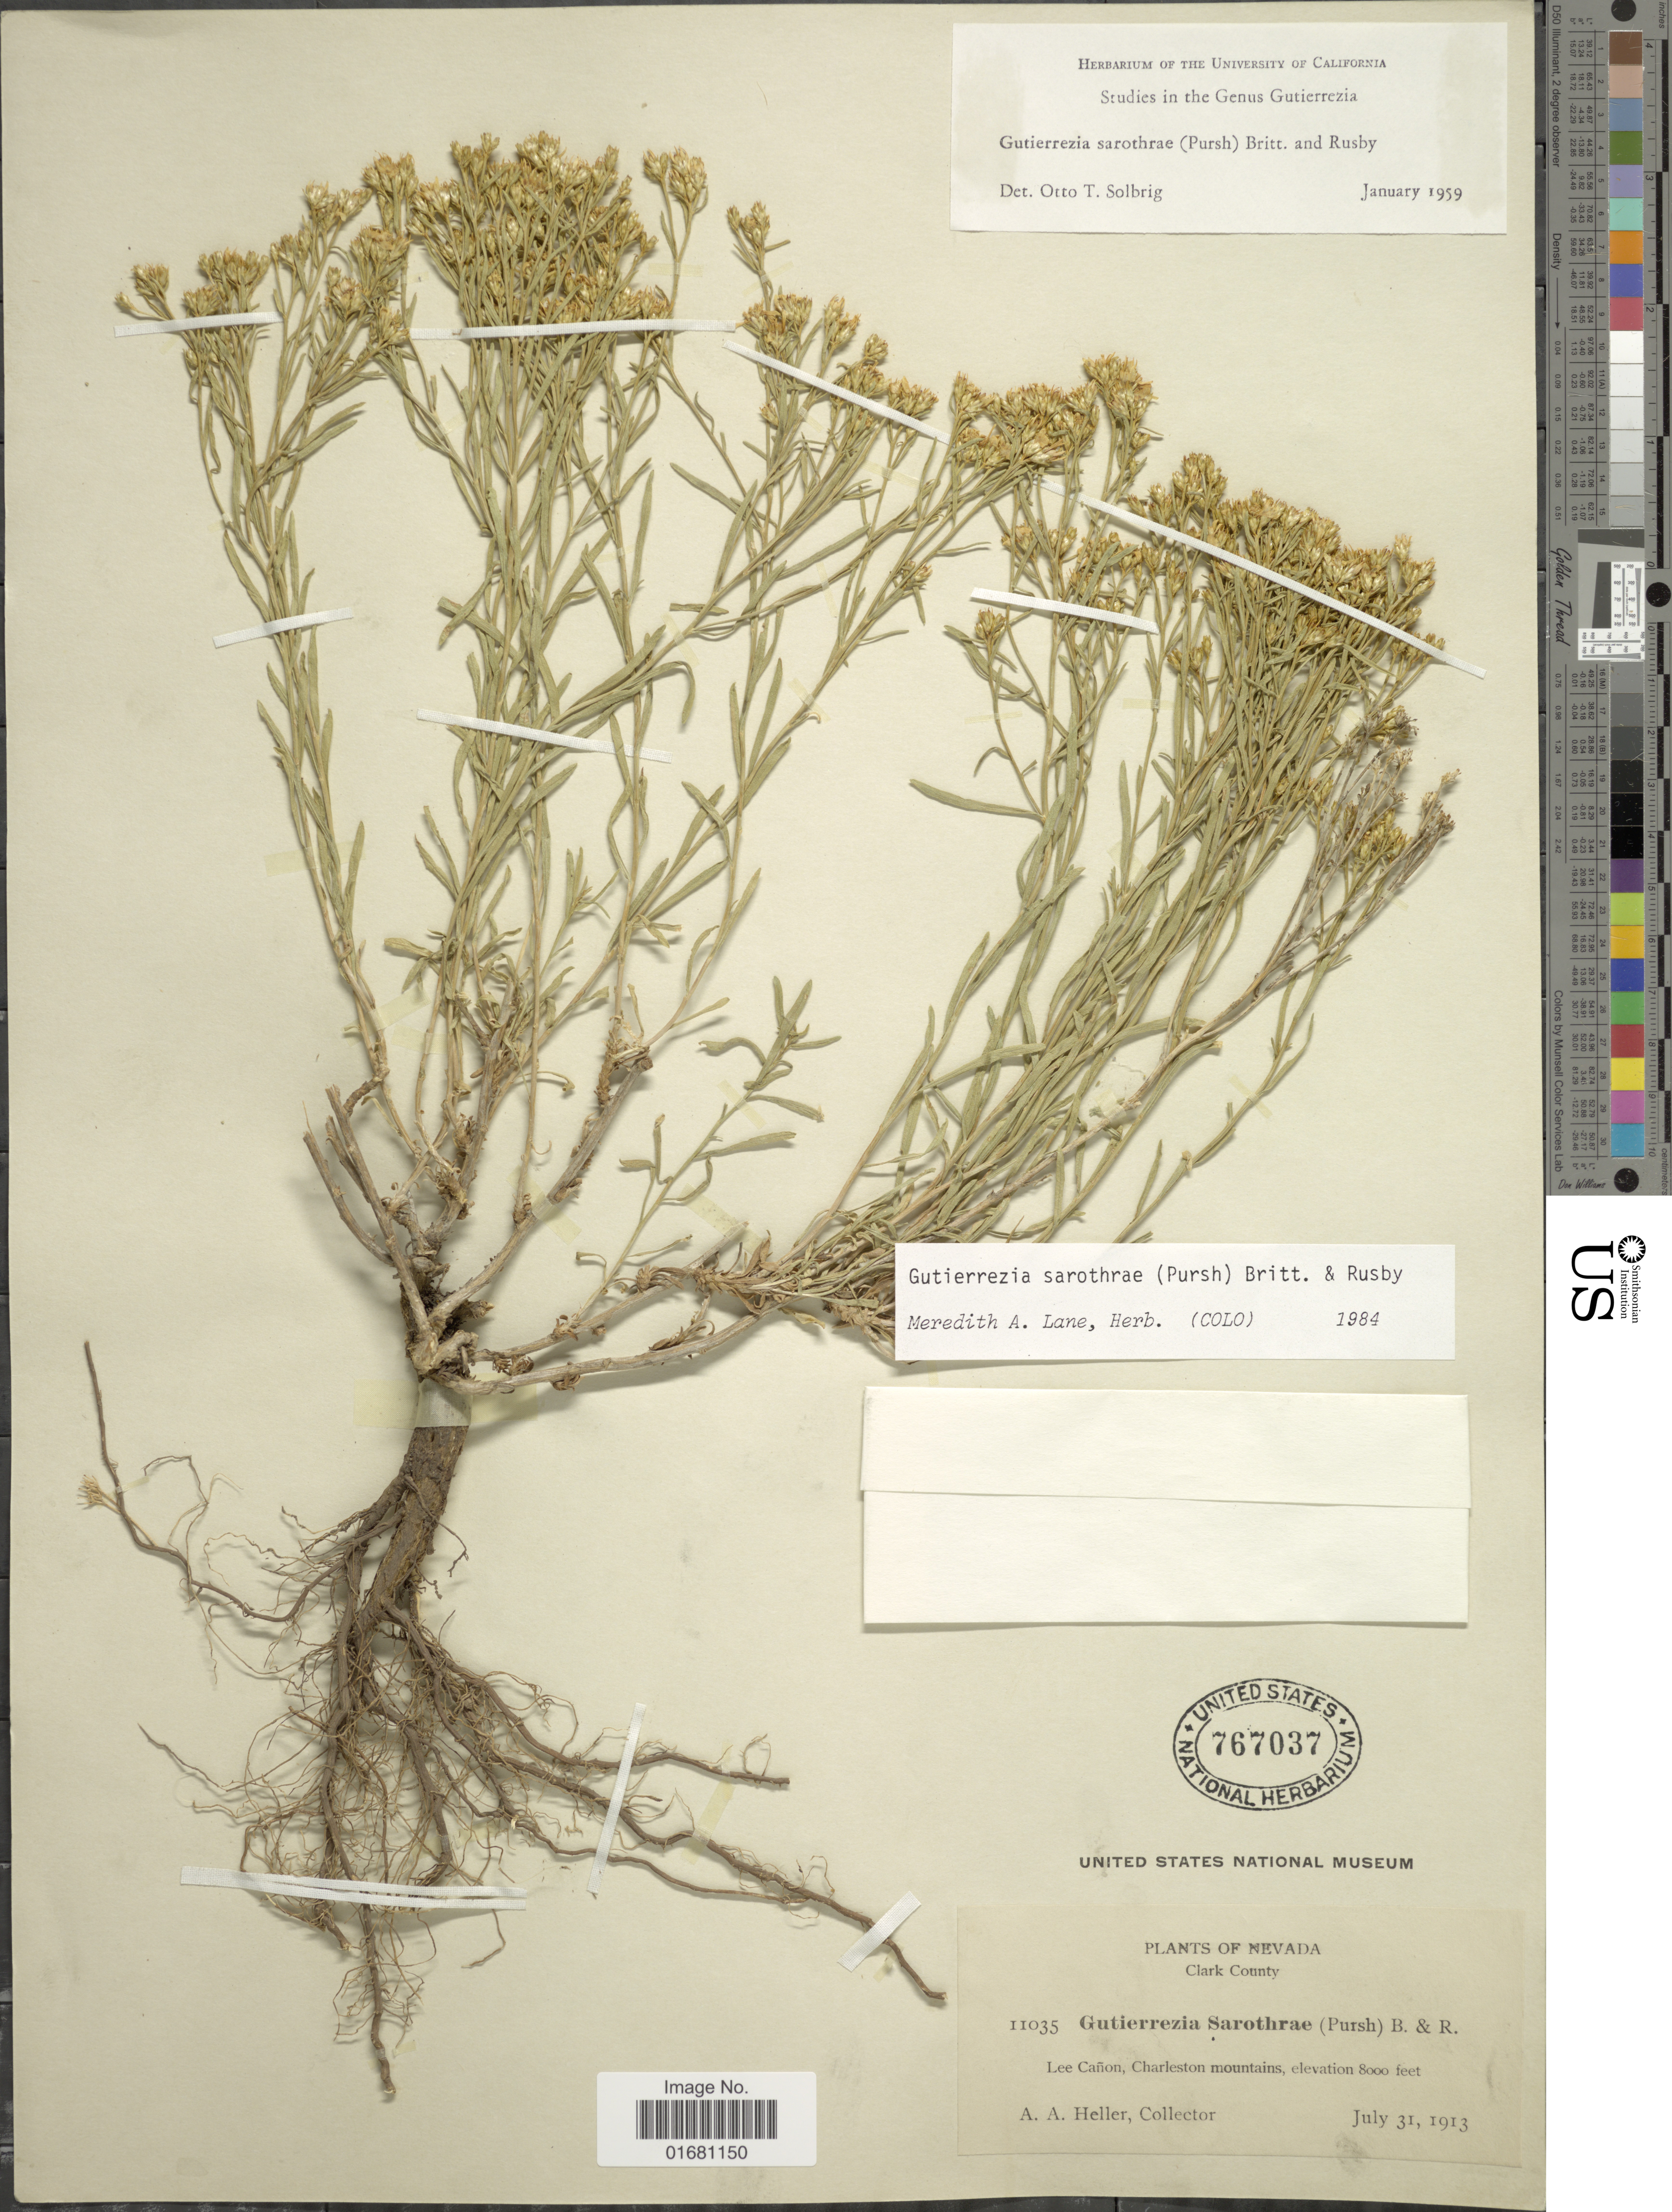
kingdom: Plantae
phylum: Tracheophyta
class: Magnoliopsida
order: Asterales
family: Asteraceae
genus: Gutierrezia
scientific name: Gutierrezia sarothrae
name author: (Pursh) Britton & Rusby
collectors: A. A. Heller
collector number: II035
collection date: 1913-07-31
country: United States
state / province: Nevada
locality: Clark County, Lee Cañon, Charleston Mountains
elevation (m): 2438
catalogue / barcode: US 767037